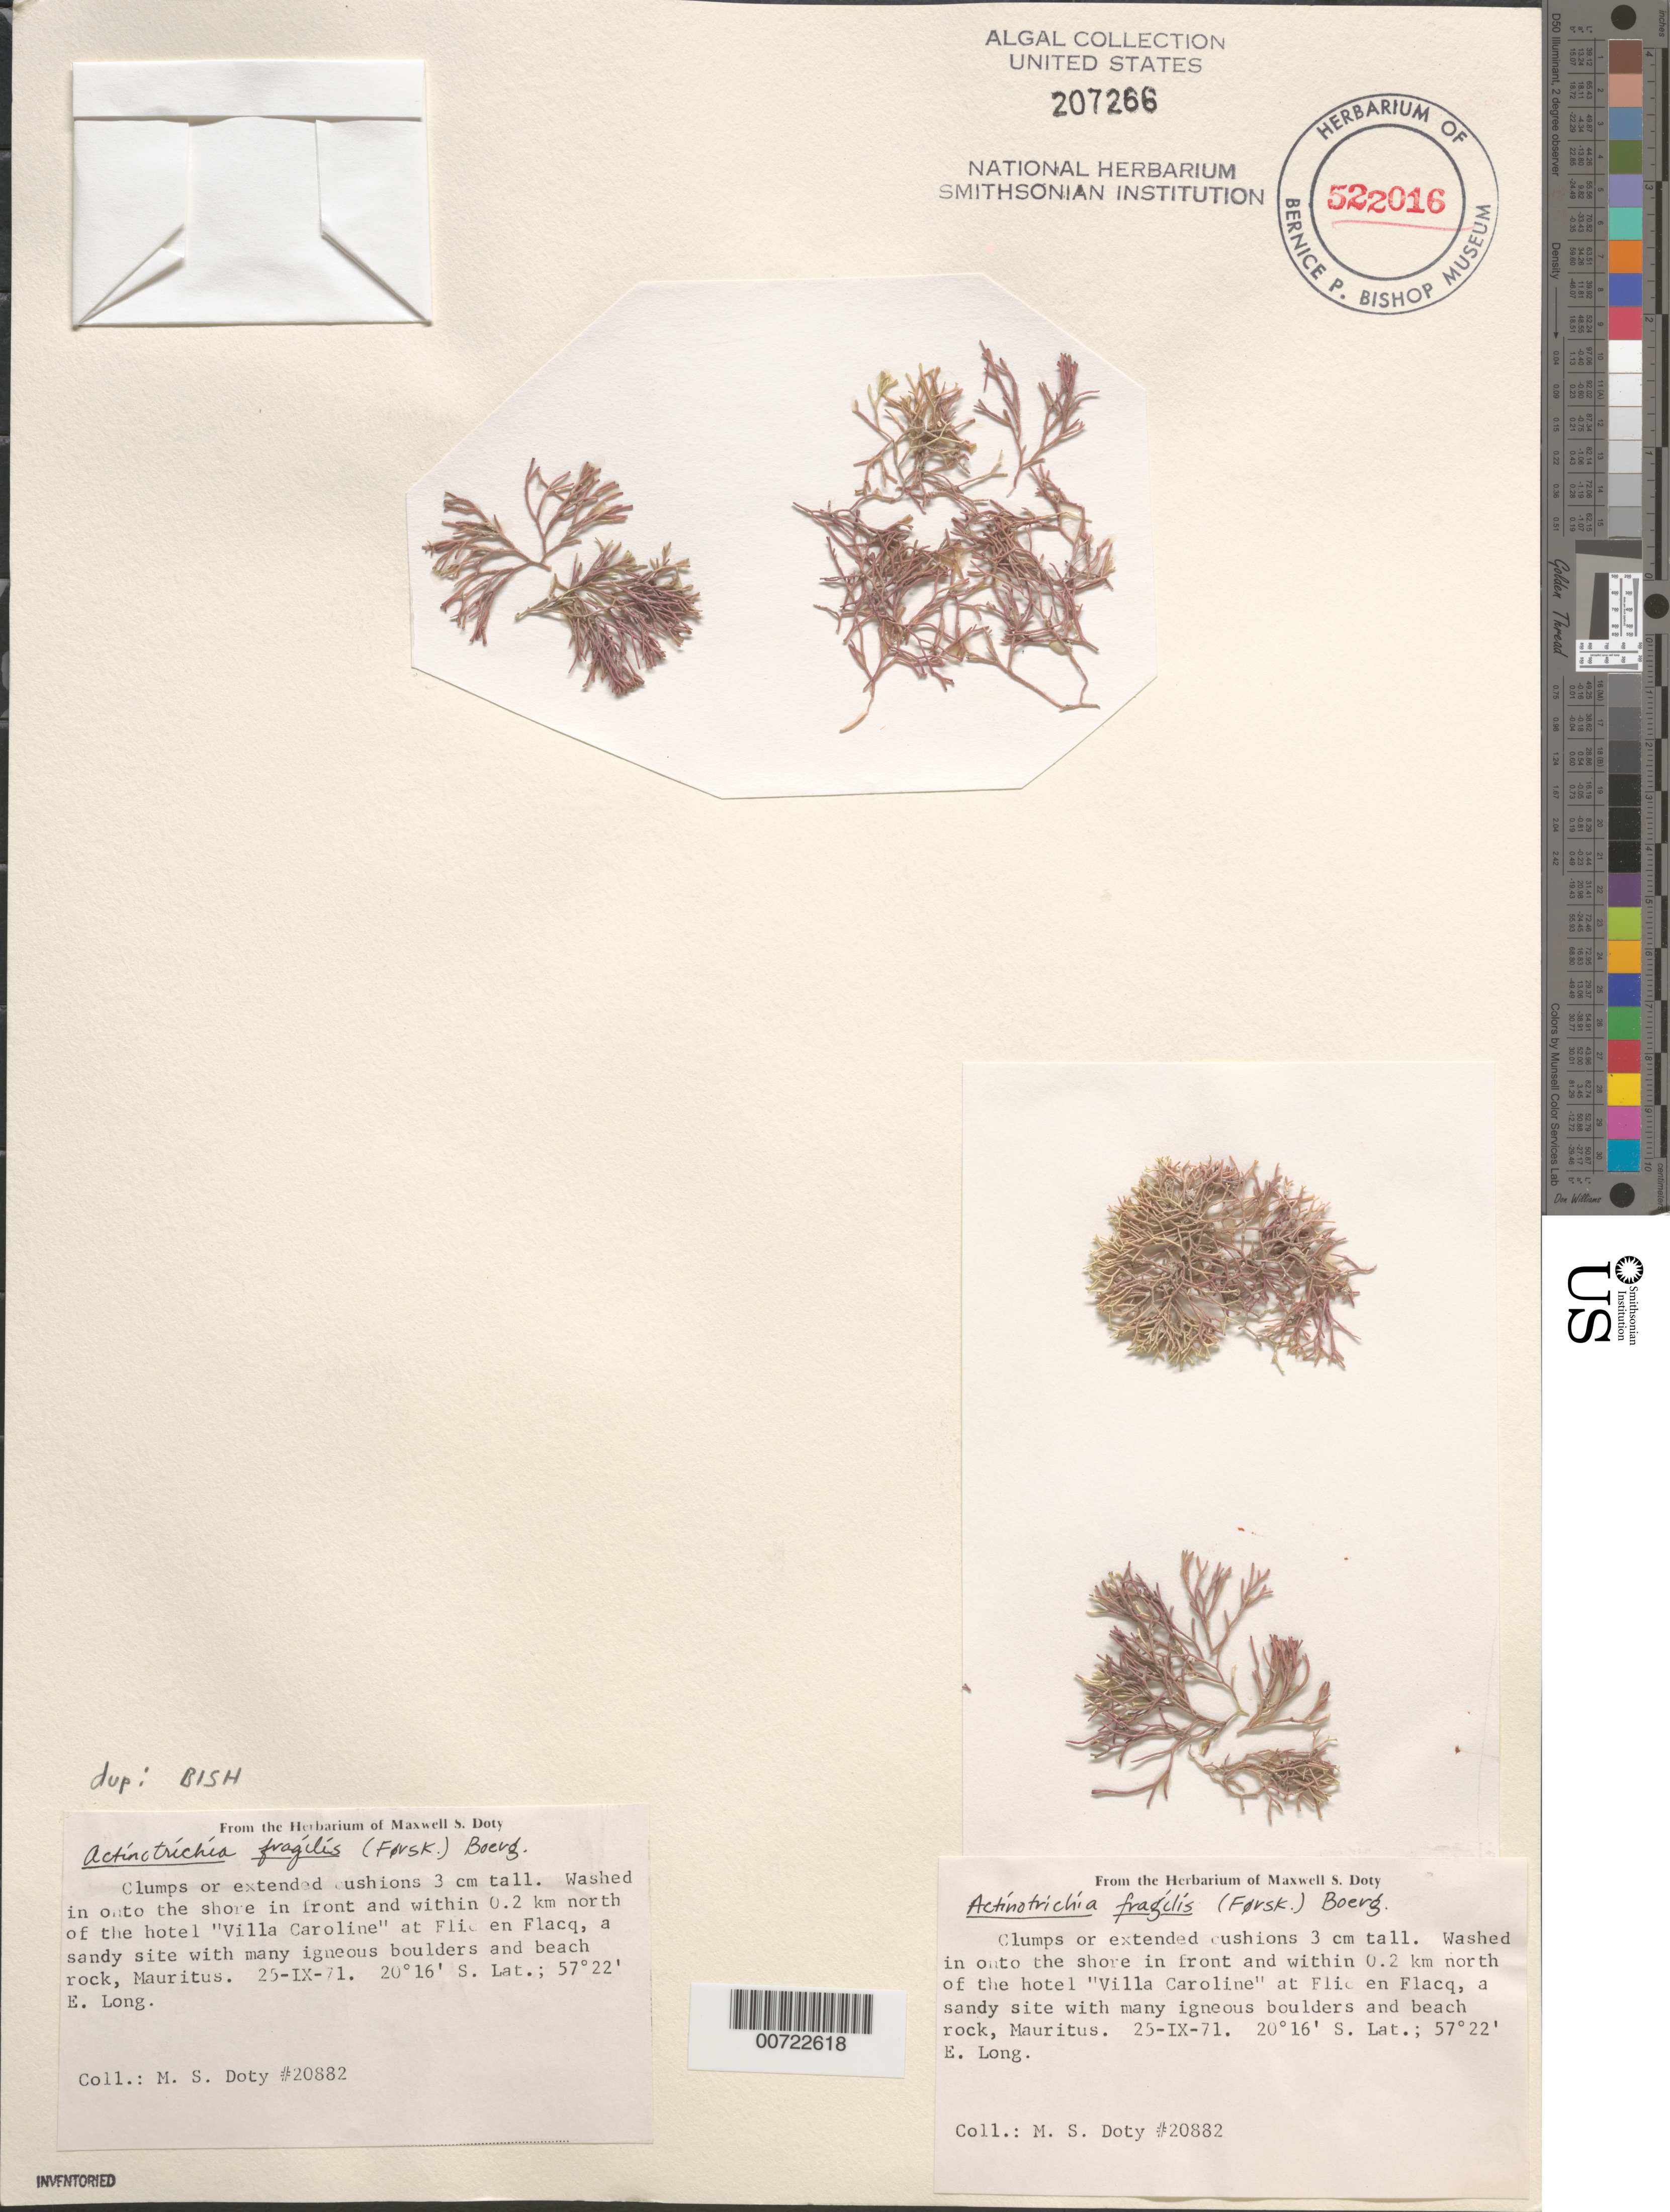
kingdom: Plantae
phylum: Rhodophyta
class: Florideophyceae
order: Nemaliales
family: Galaxauraceae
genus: Actinotrichia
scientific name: Actinotrichia fragilis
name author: (Forssk.) Børgesen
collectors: M. S. Doty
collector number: MSD 20882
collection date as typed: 25 Sep 1971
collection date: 1971-09-25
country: Mauritius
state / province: Black River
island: Mauritius Island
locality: Hotel Villa Caroline shore, Flic-en-Flacq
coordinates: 20 16' S. Lat., 57 22' E. Long.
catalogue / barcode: US 207266